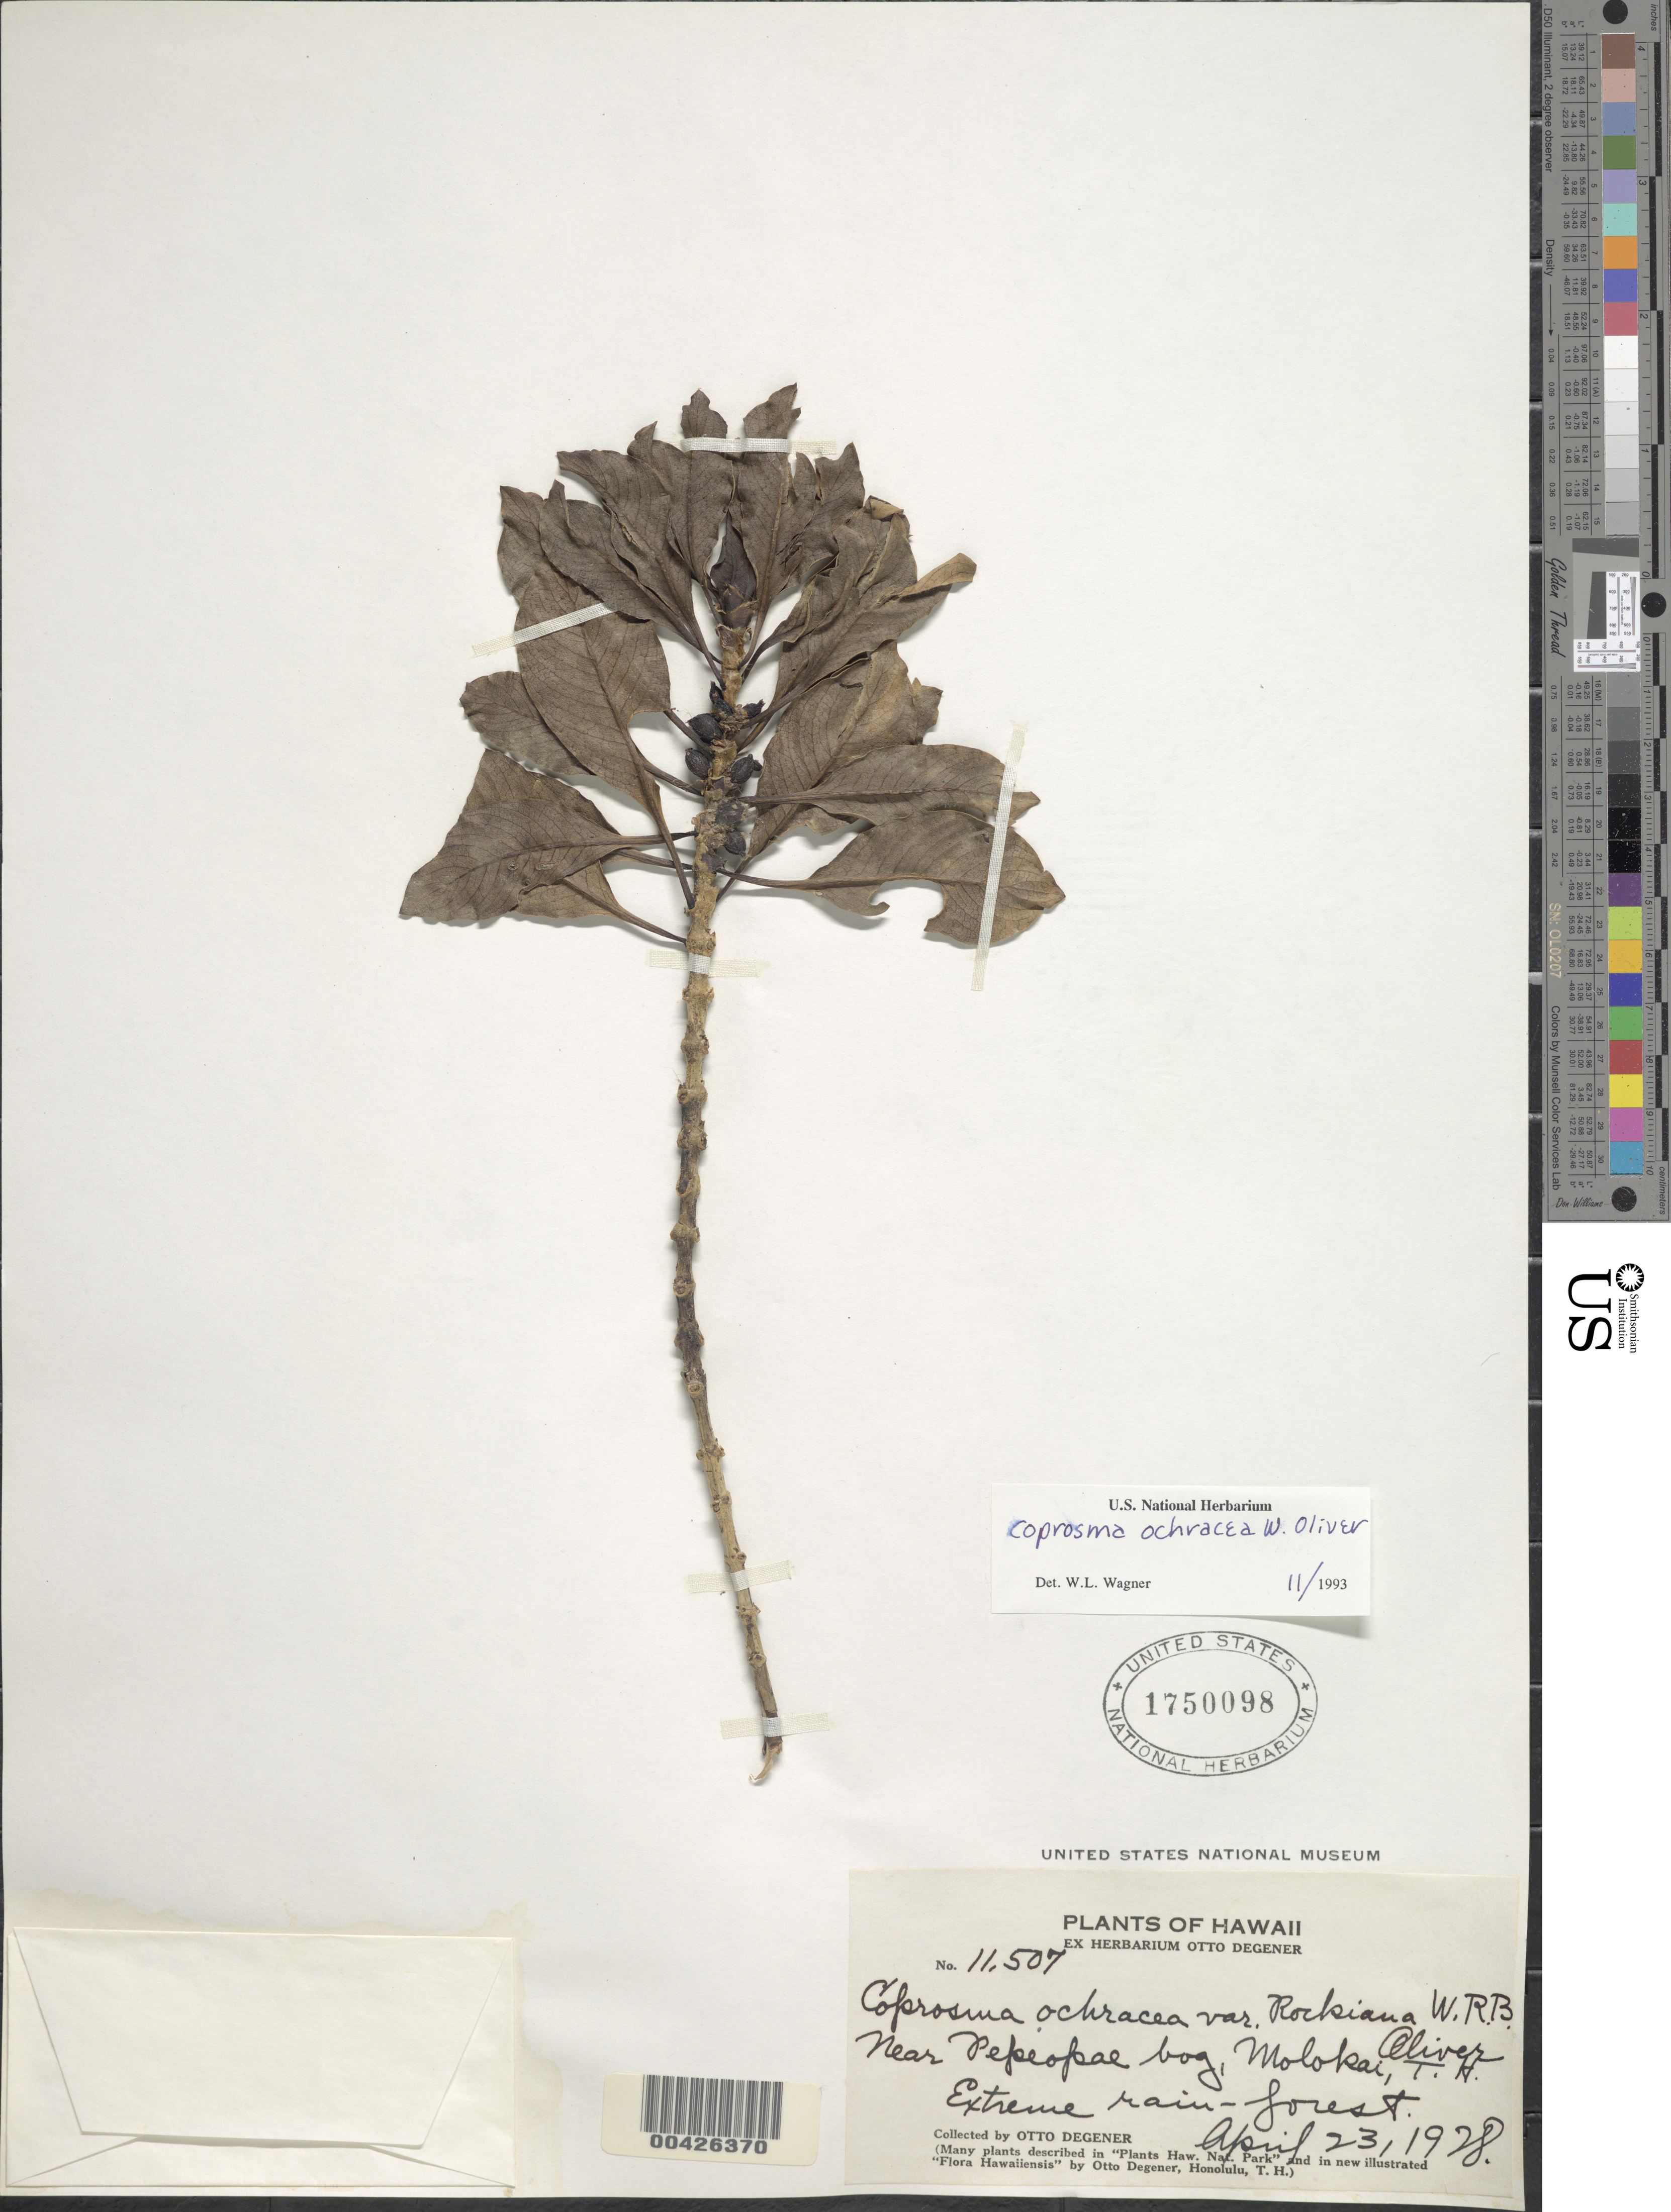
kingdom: Plantae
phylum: Tracheophyta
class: Magnoliopsida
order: Gentianales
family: Rubiaceae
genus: Coprosma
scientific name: Coprosma ochracea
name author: W.R.B. Oliv.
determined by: Wagner, W. L., (BOT), Smithsonian Institution - National Museum of Natural History (UNITED STATES)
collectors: O. Degener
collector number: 11507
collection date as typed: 23 Apr 1928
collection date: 1928-04-23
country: United States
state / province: Hawaii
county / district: Maui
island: Moloka'i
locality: Near Pepeopae bog, Molokai, T.H.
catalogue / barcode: US 1750098